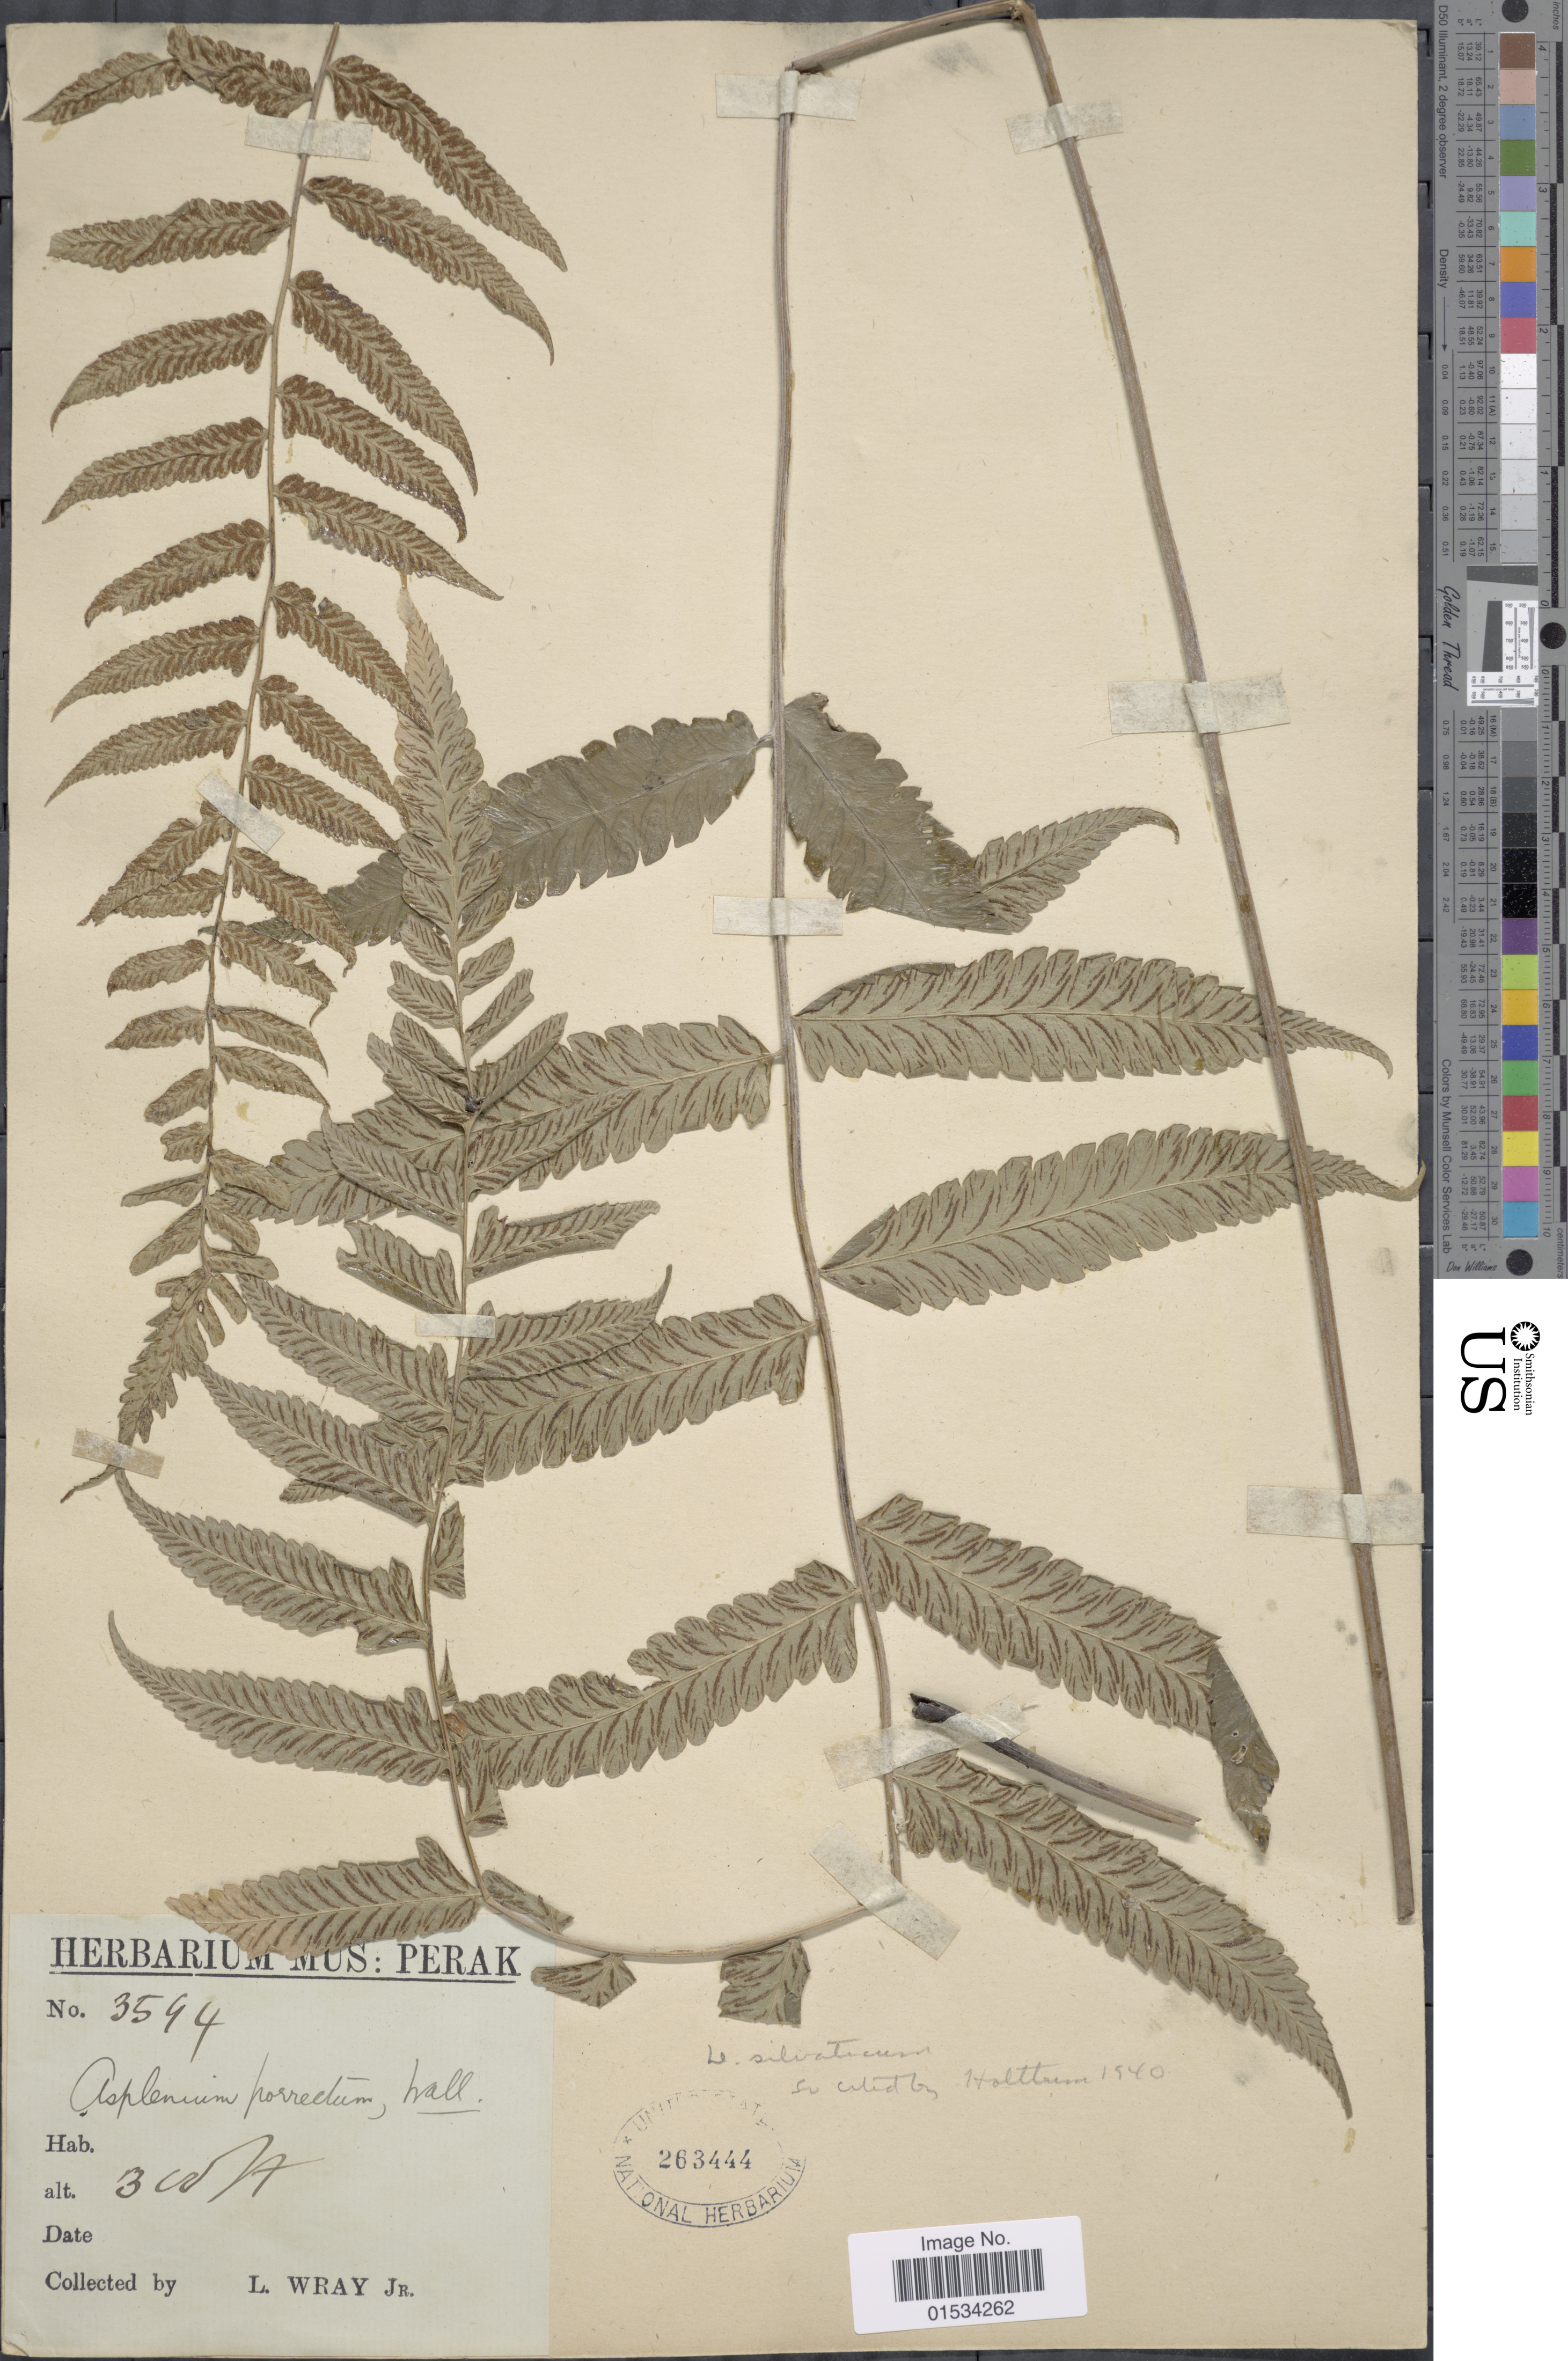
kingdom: Plantae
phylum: Tracheophyta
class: Polypodiopsida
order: Polypodiales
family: Athyriaceae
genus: Diplazium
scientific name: Diplazium silvaticum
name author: Christ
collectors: L. Wray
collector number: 3594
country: Malaysia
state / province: Perak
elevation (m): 300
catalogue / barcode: US 263444